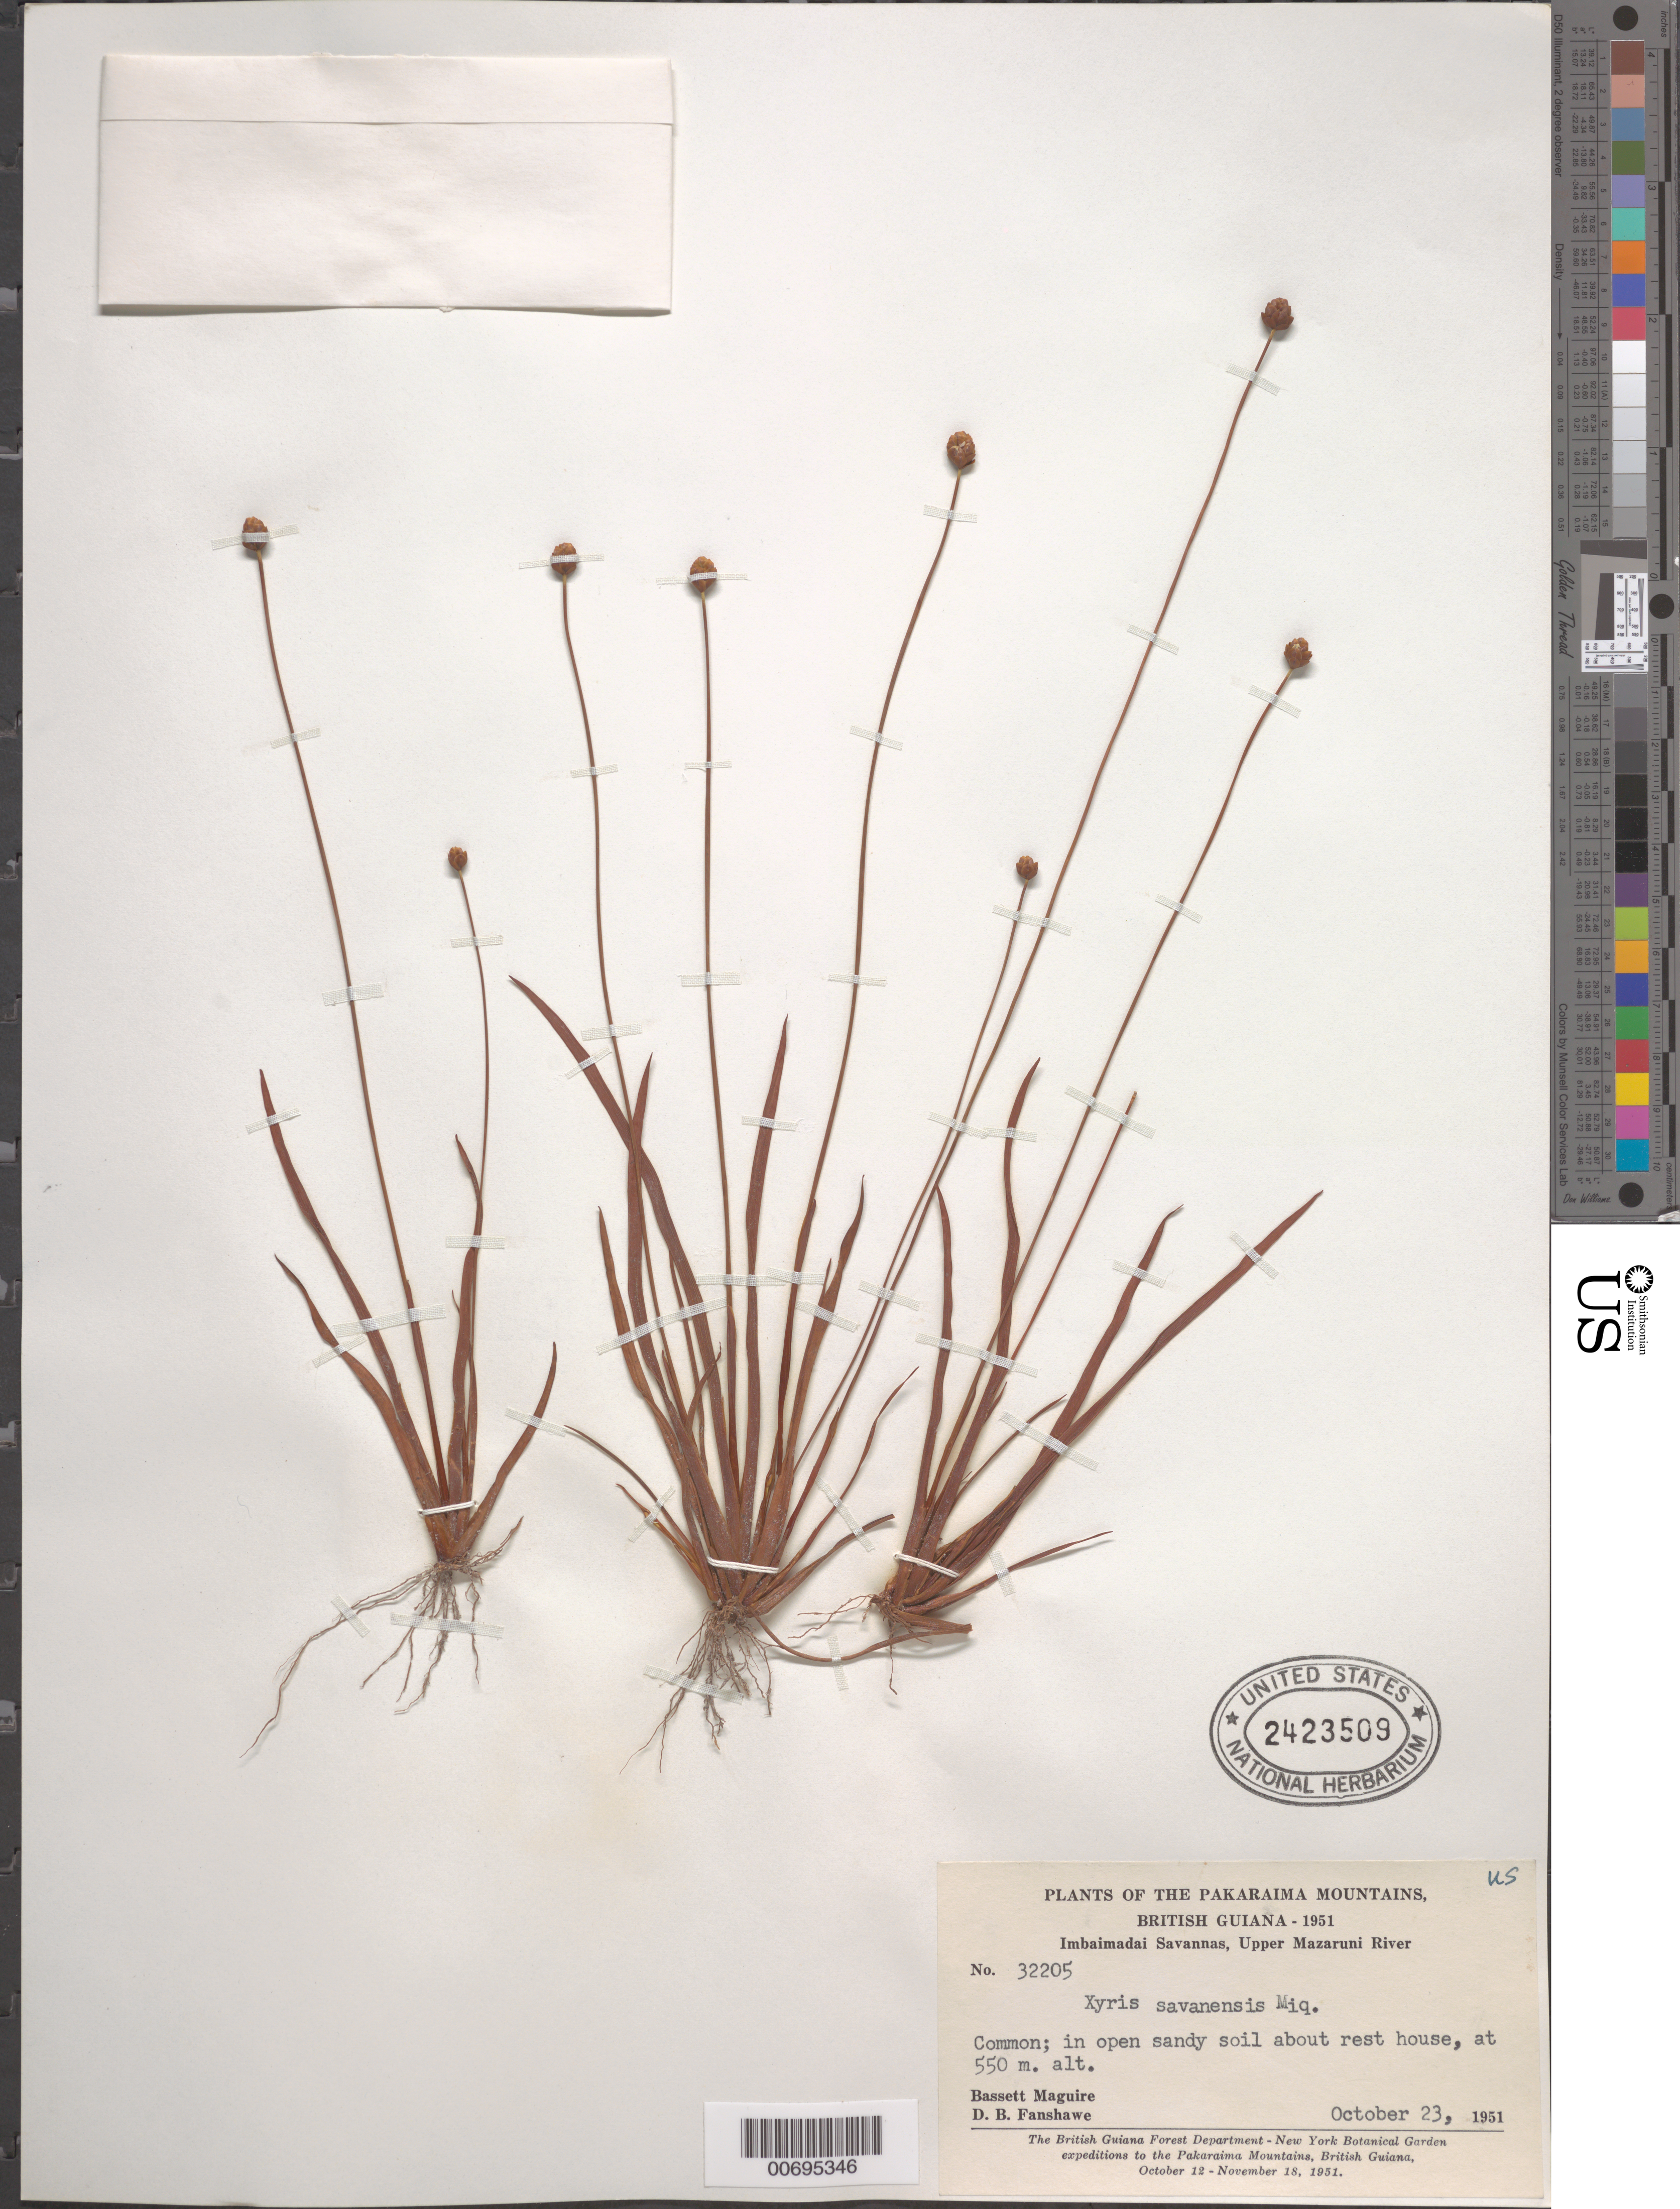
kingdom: Plantae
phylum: Tracheophyta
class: Liliopsida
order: Poales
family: Xyridaceae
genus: Xyris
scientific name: Xyris savanensis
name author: Miq.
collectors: B. Maguire & D. B. Fanshawe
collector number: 32205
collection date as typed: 23-Oct-51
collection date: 1951-10-23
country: Guyana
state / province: Cuyuni-Mazaruni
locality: Imbaimadai Savannas, Pakaraima Mts., Upper Mazaruni River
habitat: Open sandy soil about rest house;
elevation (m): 550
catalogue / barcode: US 2423509